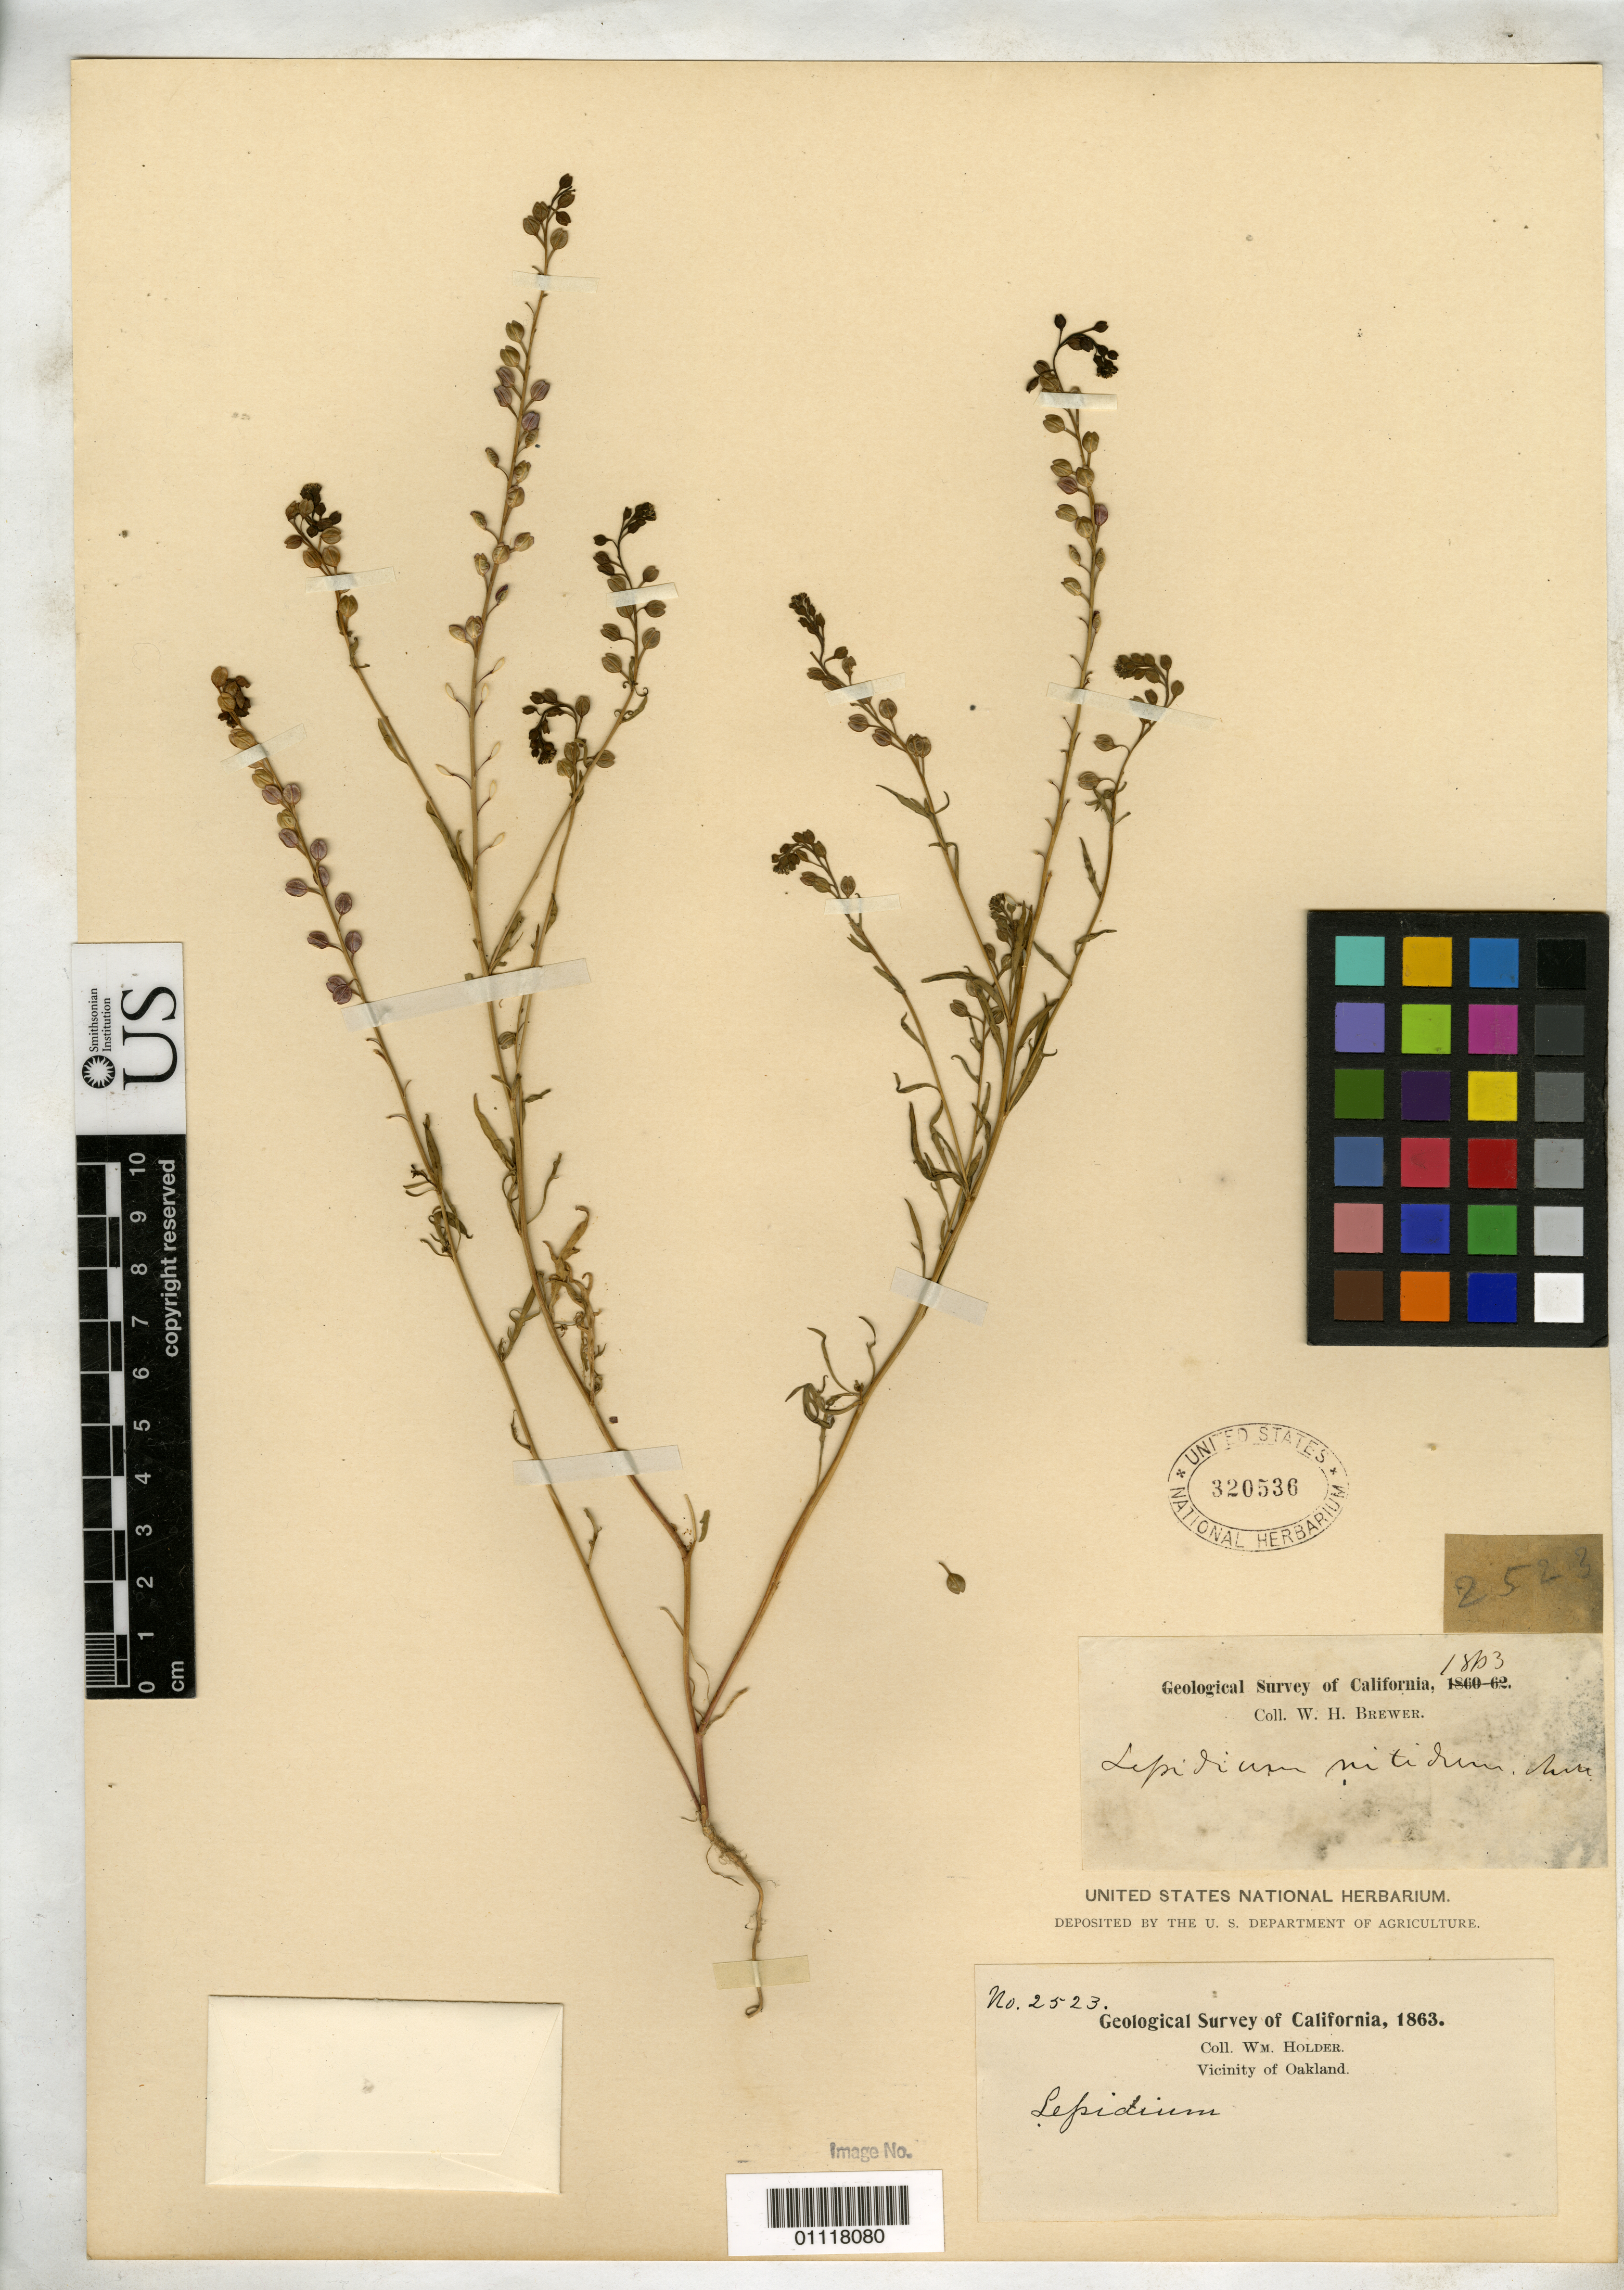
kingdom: Plantae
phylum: Tracheophyta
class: Magnoliopsida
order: Brassicales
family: Brassicaceae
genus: Lepidium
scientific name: Lepidium nitidum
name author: Nutt.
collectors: W. Holder & W. H. Brewer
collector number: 2523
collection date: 1863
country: United States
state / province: California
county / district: Alameda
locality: Vicinity of Oakland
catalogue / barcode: US 320536